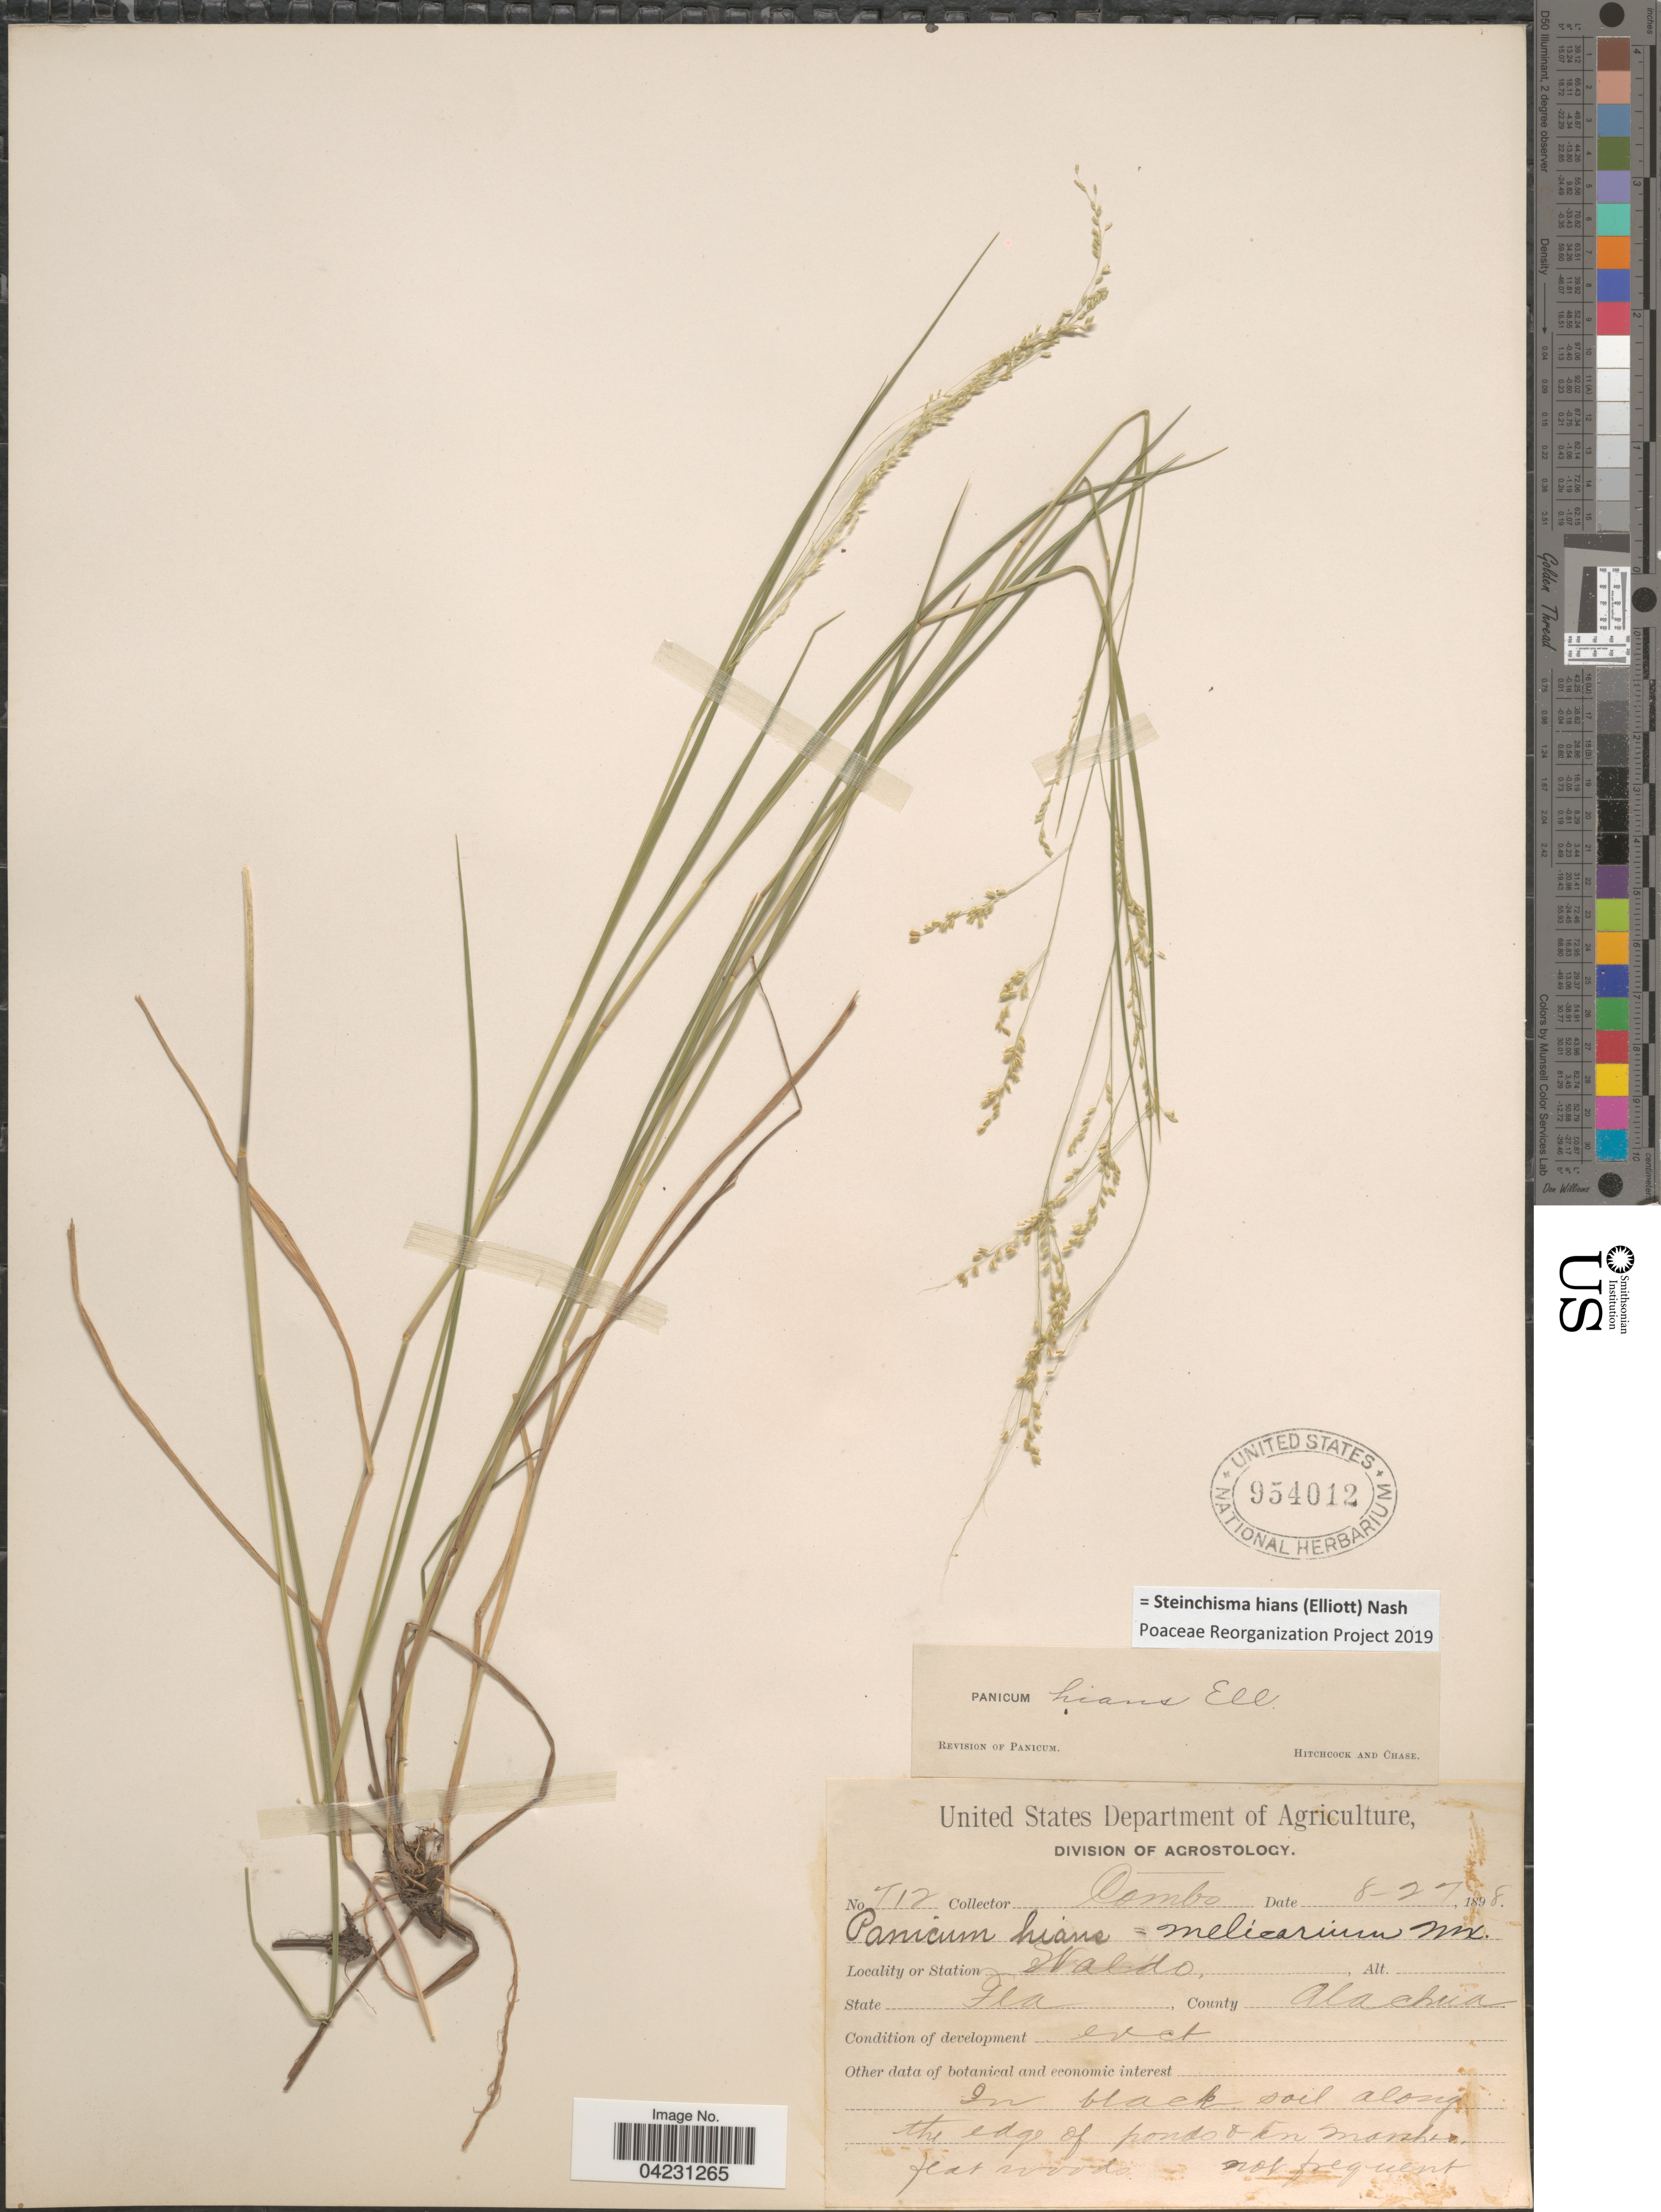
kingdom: Plantae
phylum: Tracheophyta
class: Liliopsida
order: Poales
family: Poaceae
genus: Steinchisma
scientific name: Steinchisma hians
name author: (Elliott) Nash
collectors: -. Combs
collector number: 712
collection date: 1898-08-27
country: United States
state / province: Florida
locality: Waldo. County Alachua. In black soil along the edge of ponds + in marshes.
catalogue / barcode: US 954012